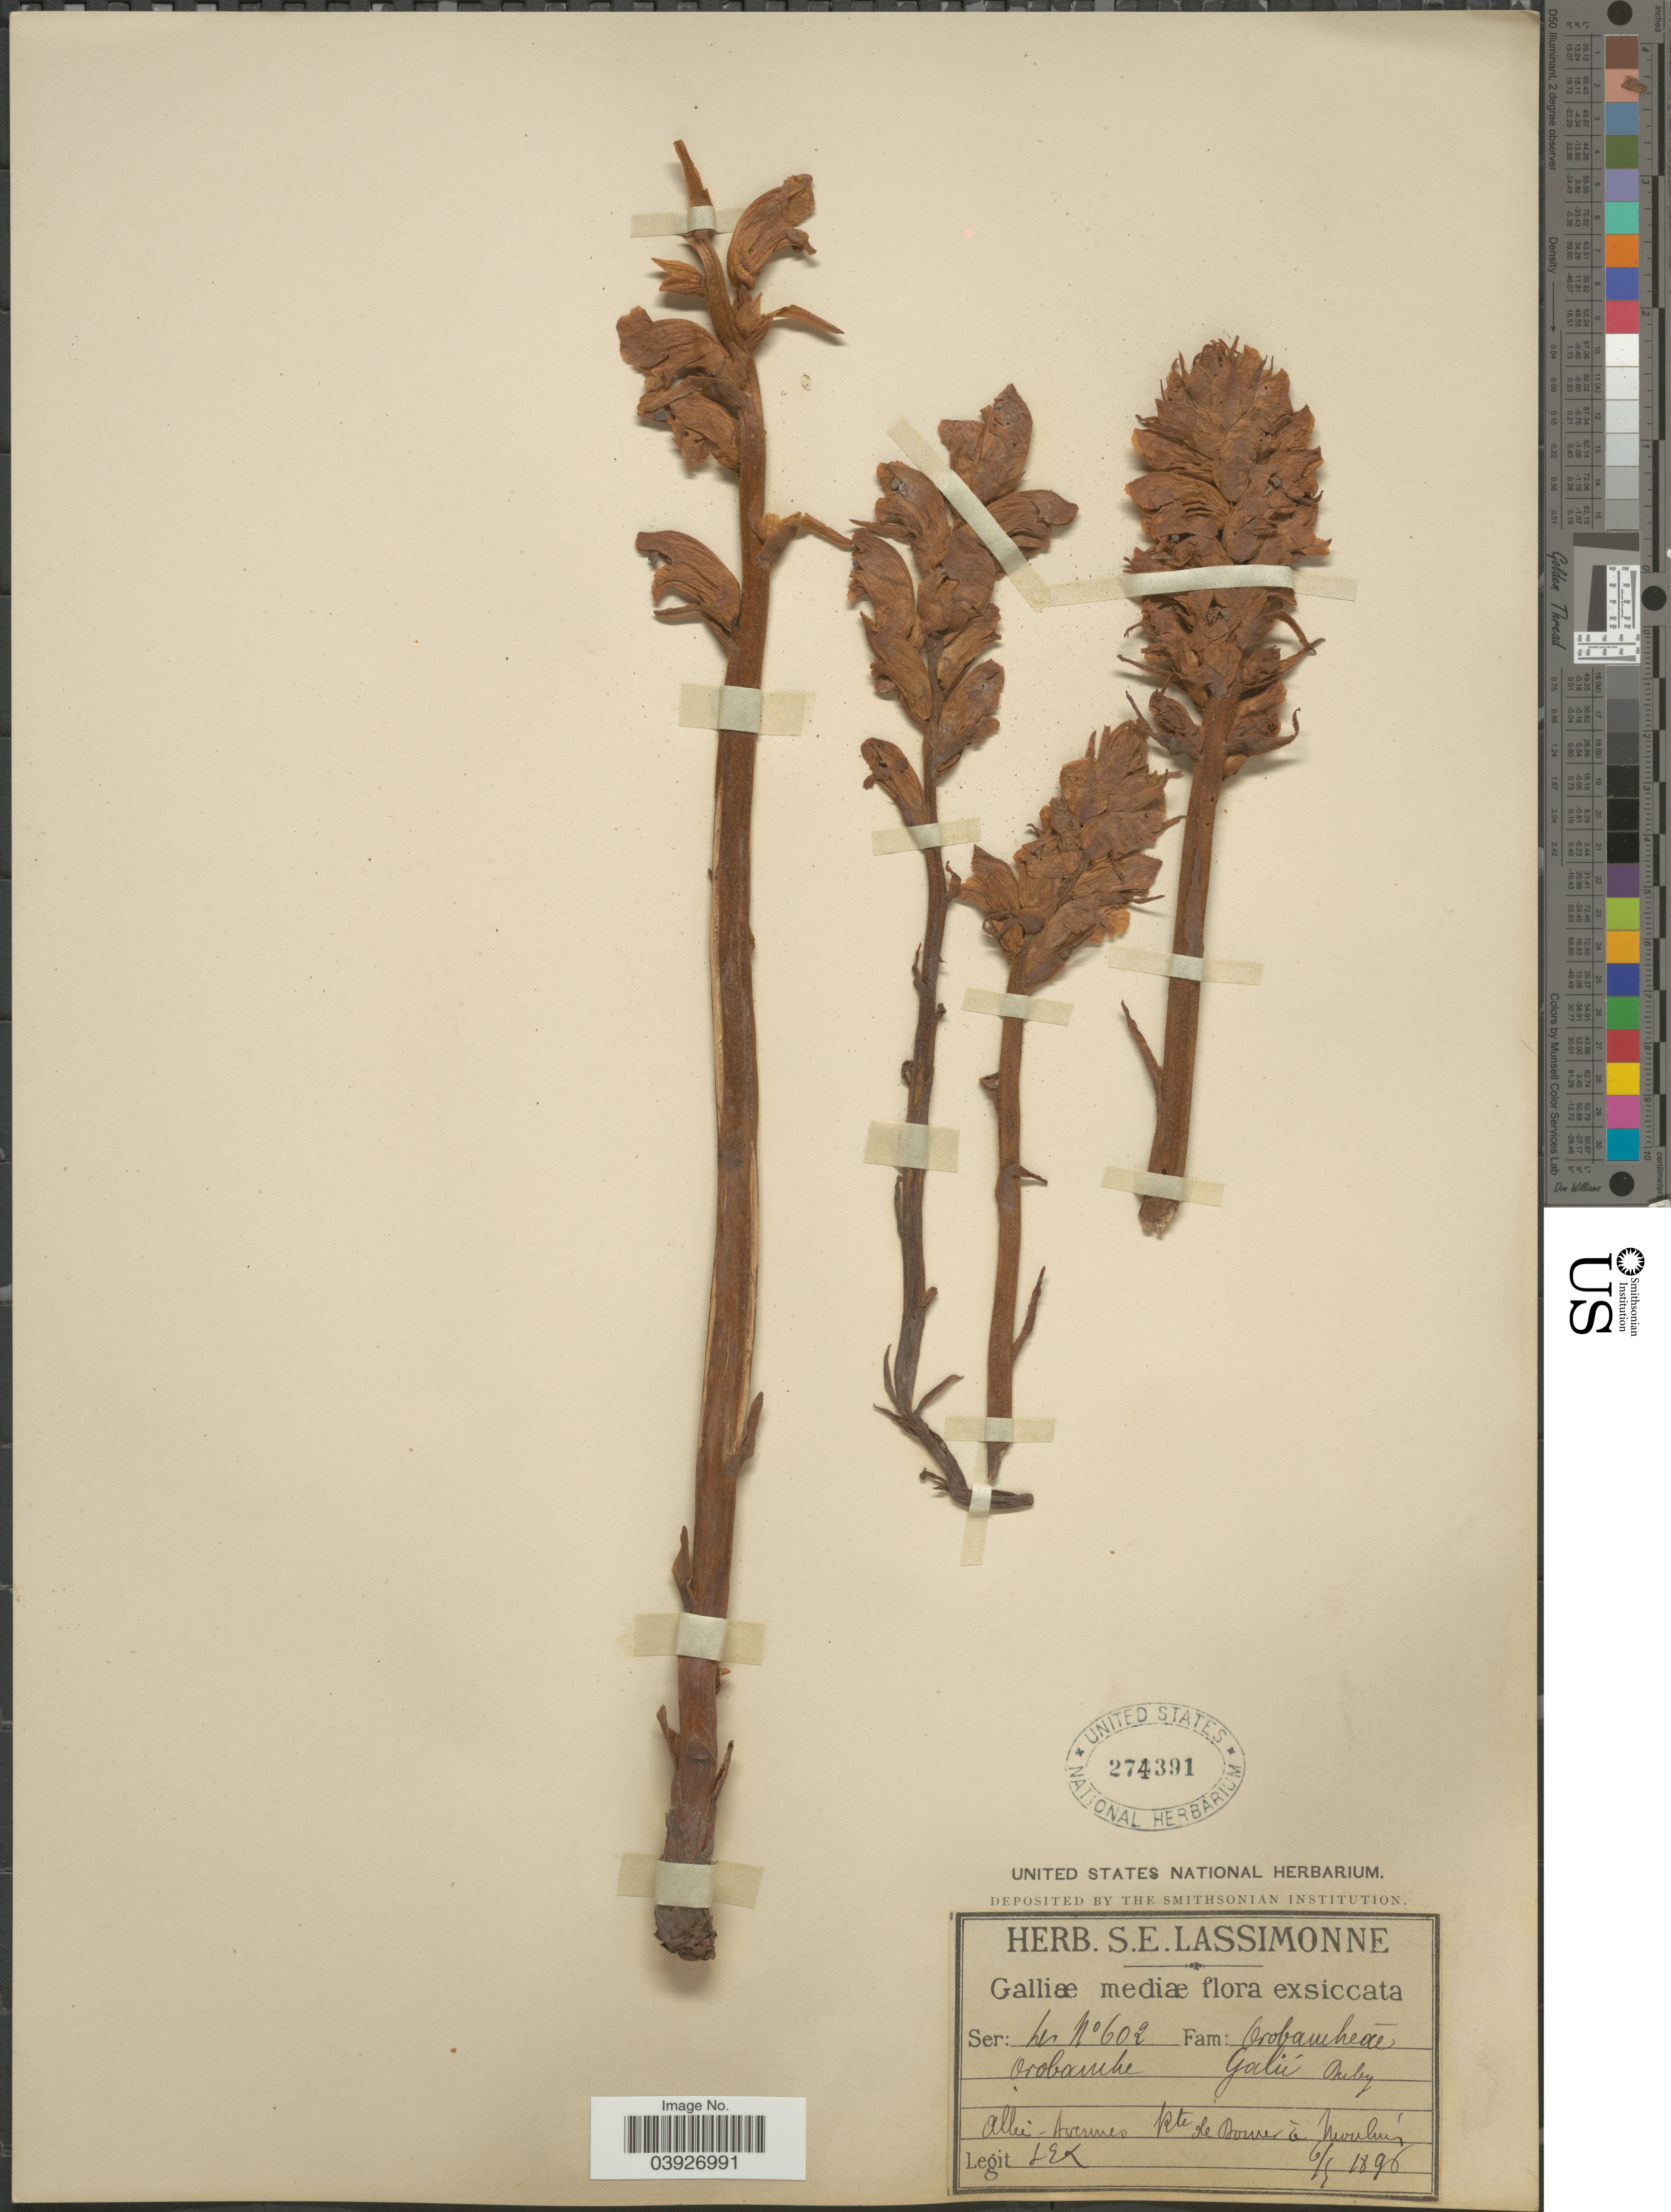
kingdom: Plantae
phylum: Tracheophyta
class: Magnoliopsida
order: Lamiales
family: Orobanchaceae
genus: Orobanche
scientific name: Orobanche galii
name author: Duby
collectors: S. Lassimonne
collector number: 602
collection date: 1896-05-06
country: France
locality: Galliæ mediæ. Allier - Avermes. Rte de Dornes á Moulins.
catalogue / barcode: US 274391